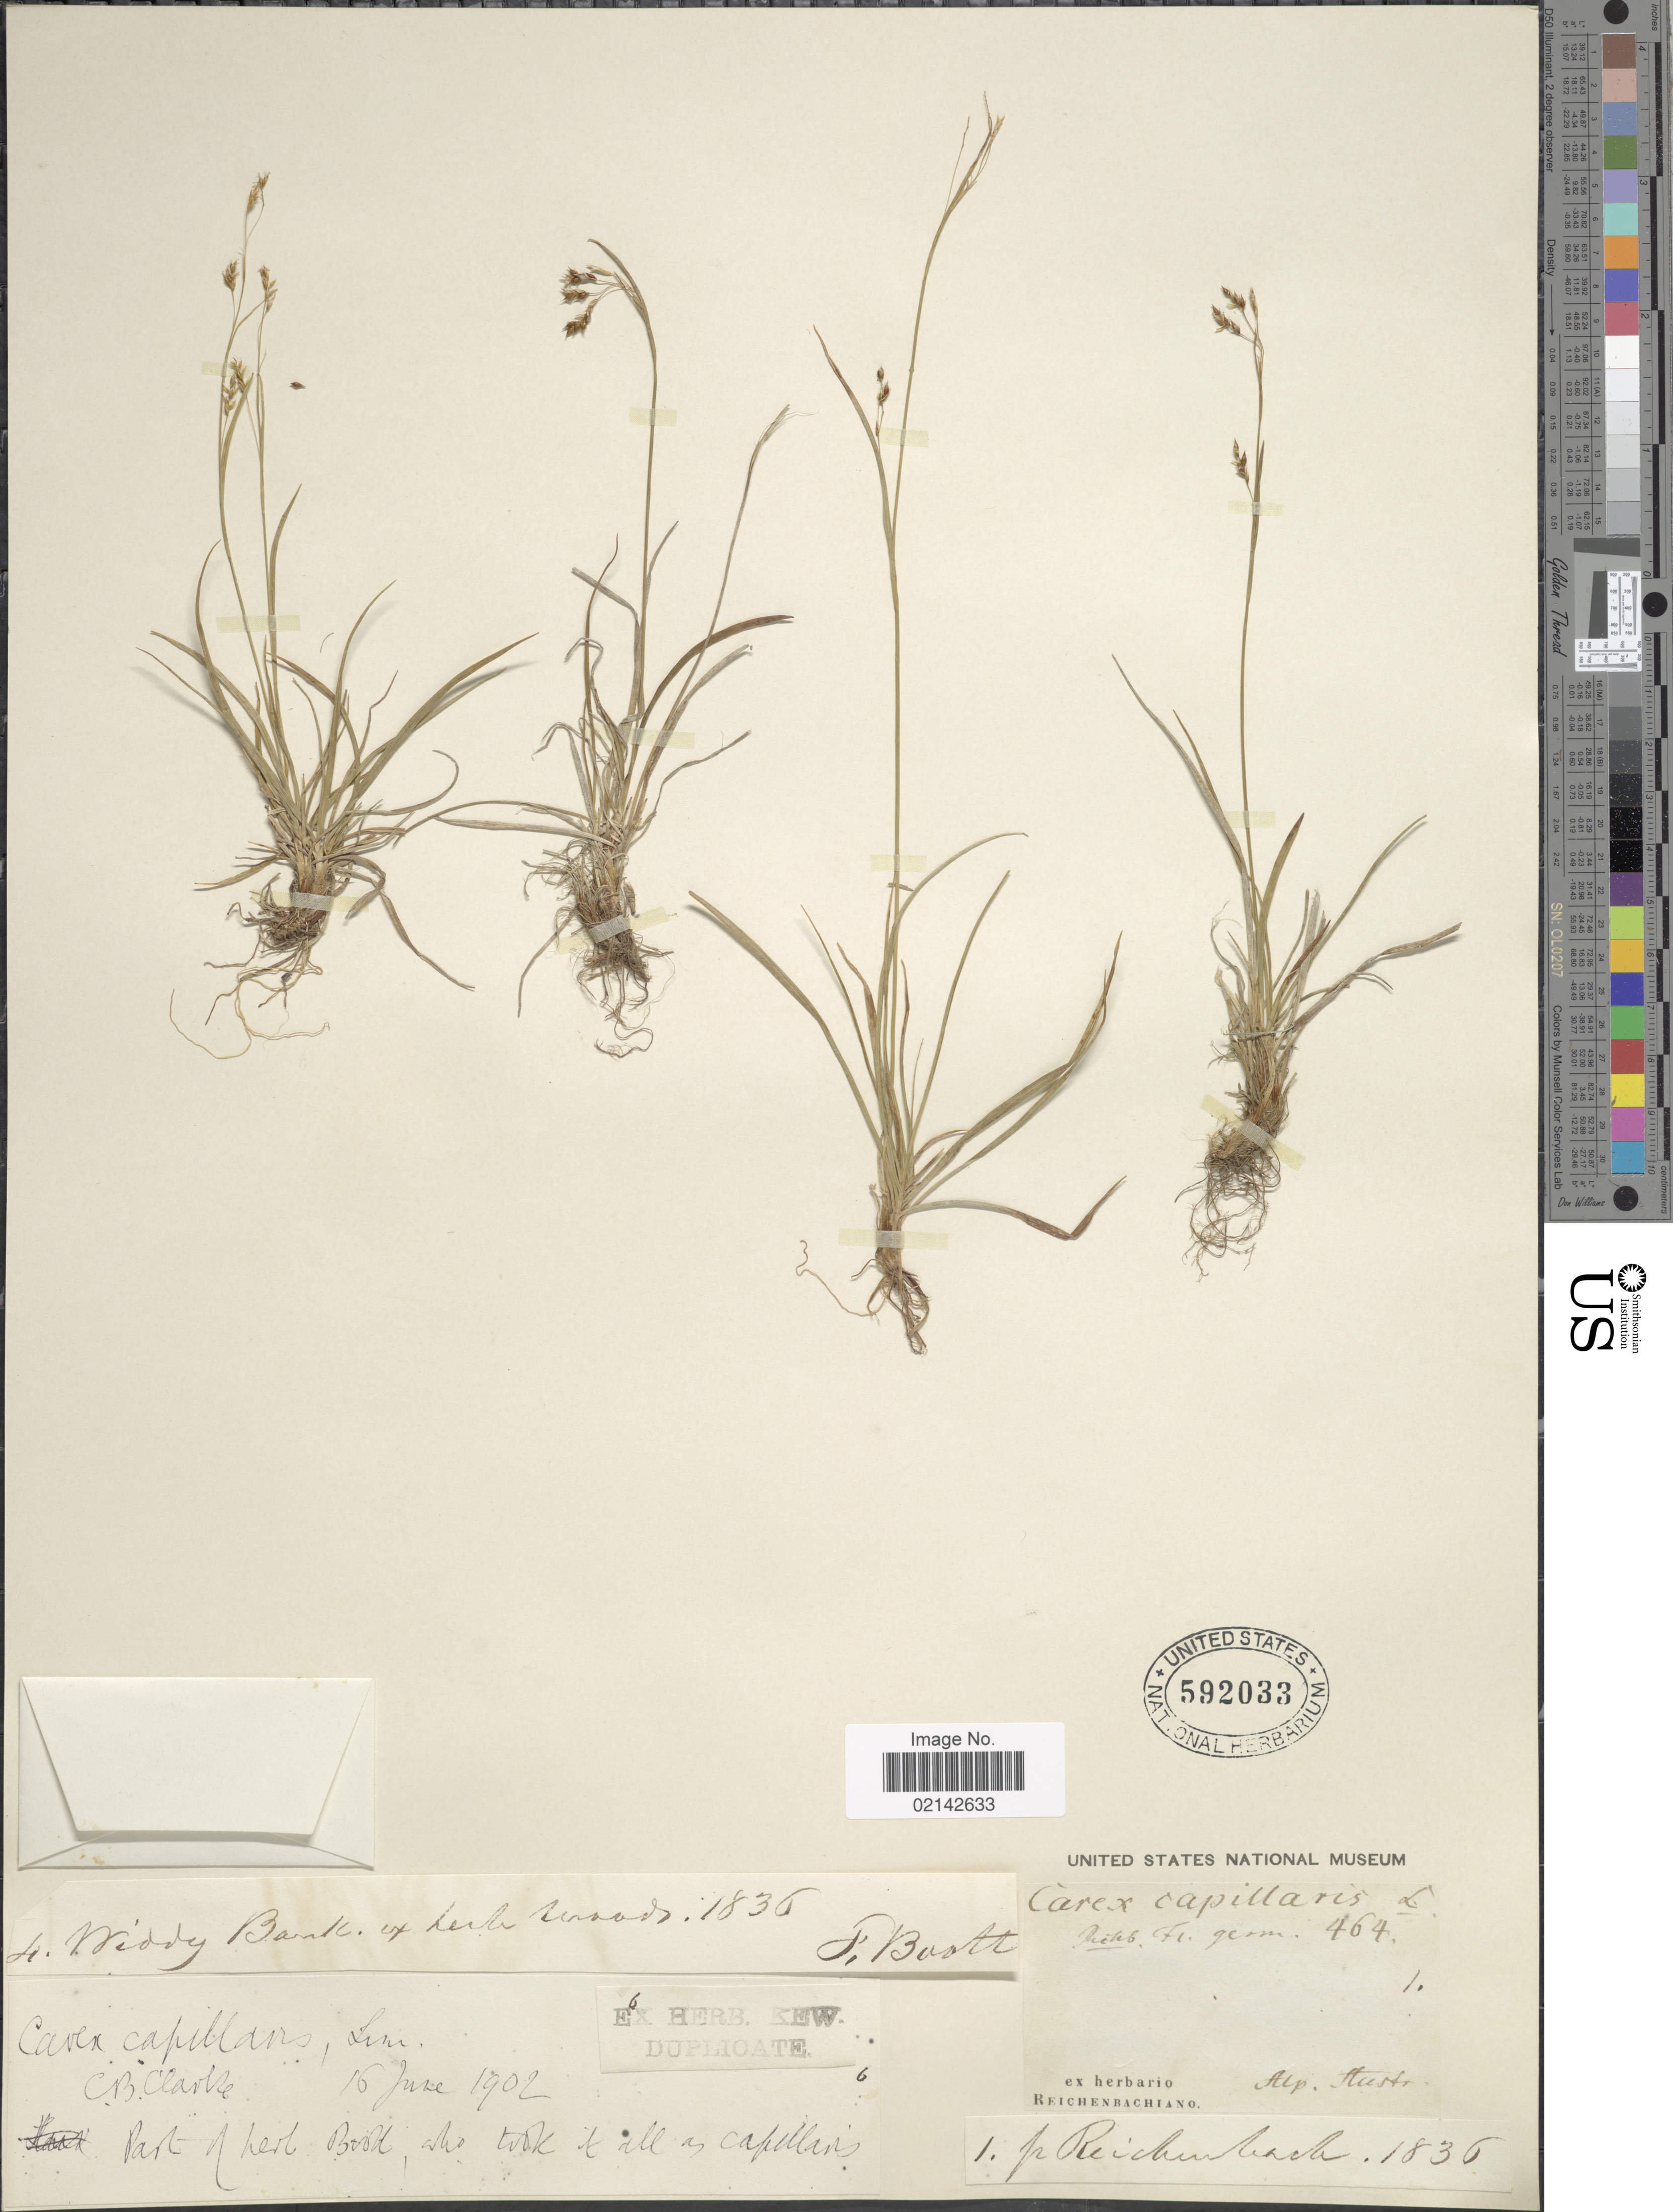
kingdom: Plantae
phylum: Tracheophyta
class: Liliopsida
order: Poales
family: Cyperaceae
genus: Carex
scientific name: Carex capillaris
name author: L.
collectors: Reichenbach, -- & F. M. B. Boott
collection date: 1836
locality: Alp. Austr.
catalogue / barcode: US 592033